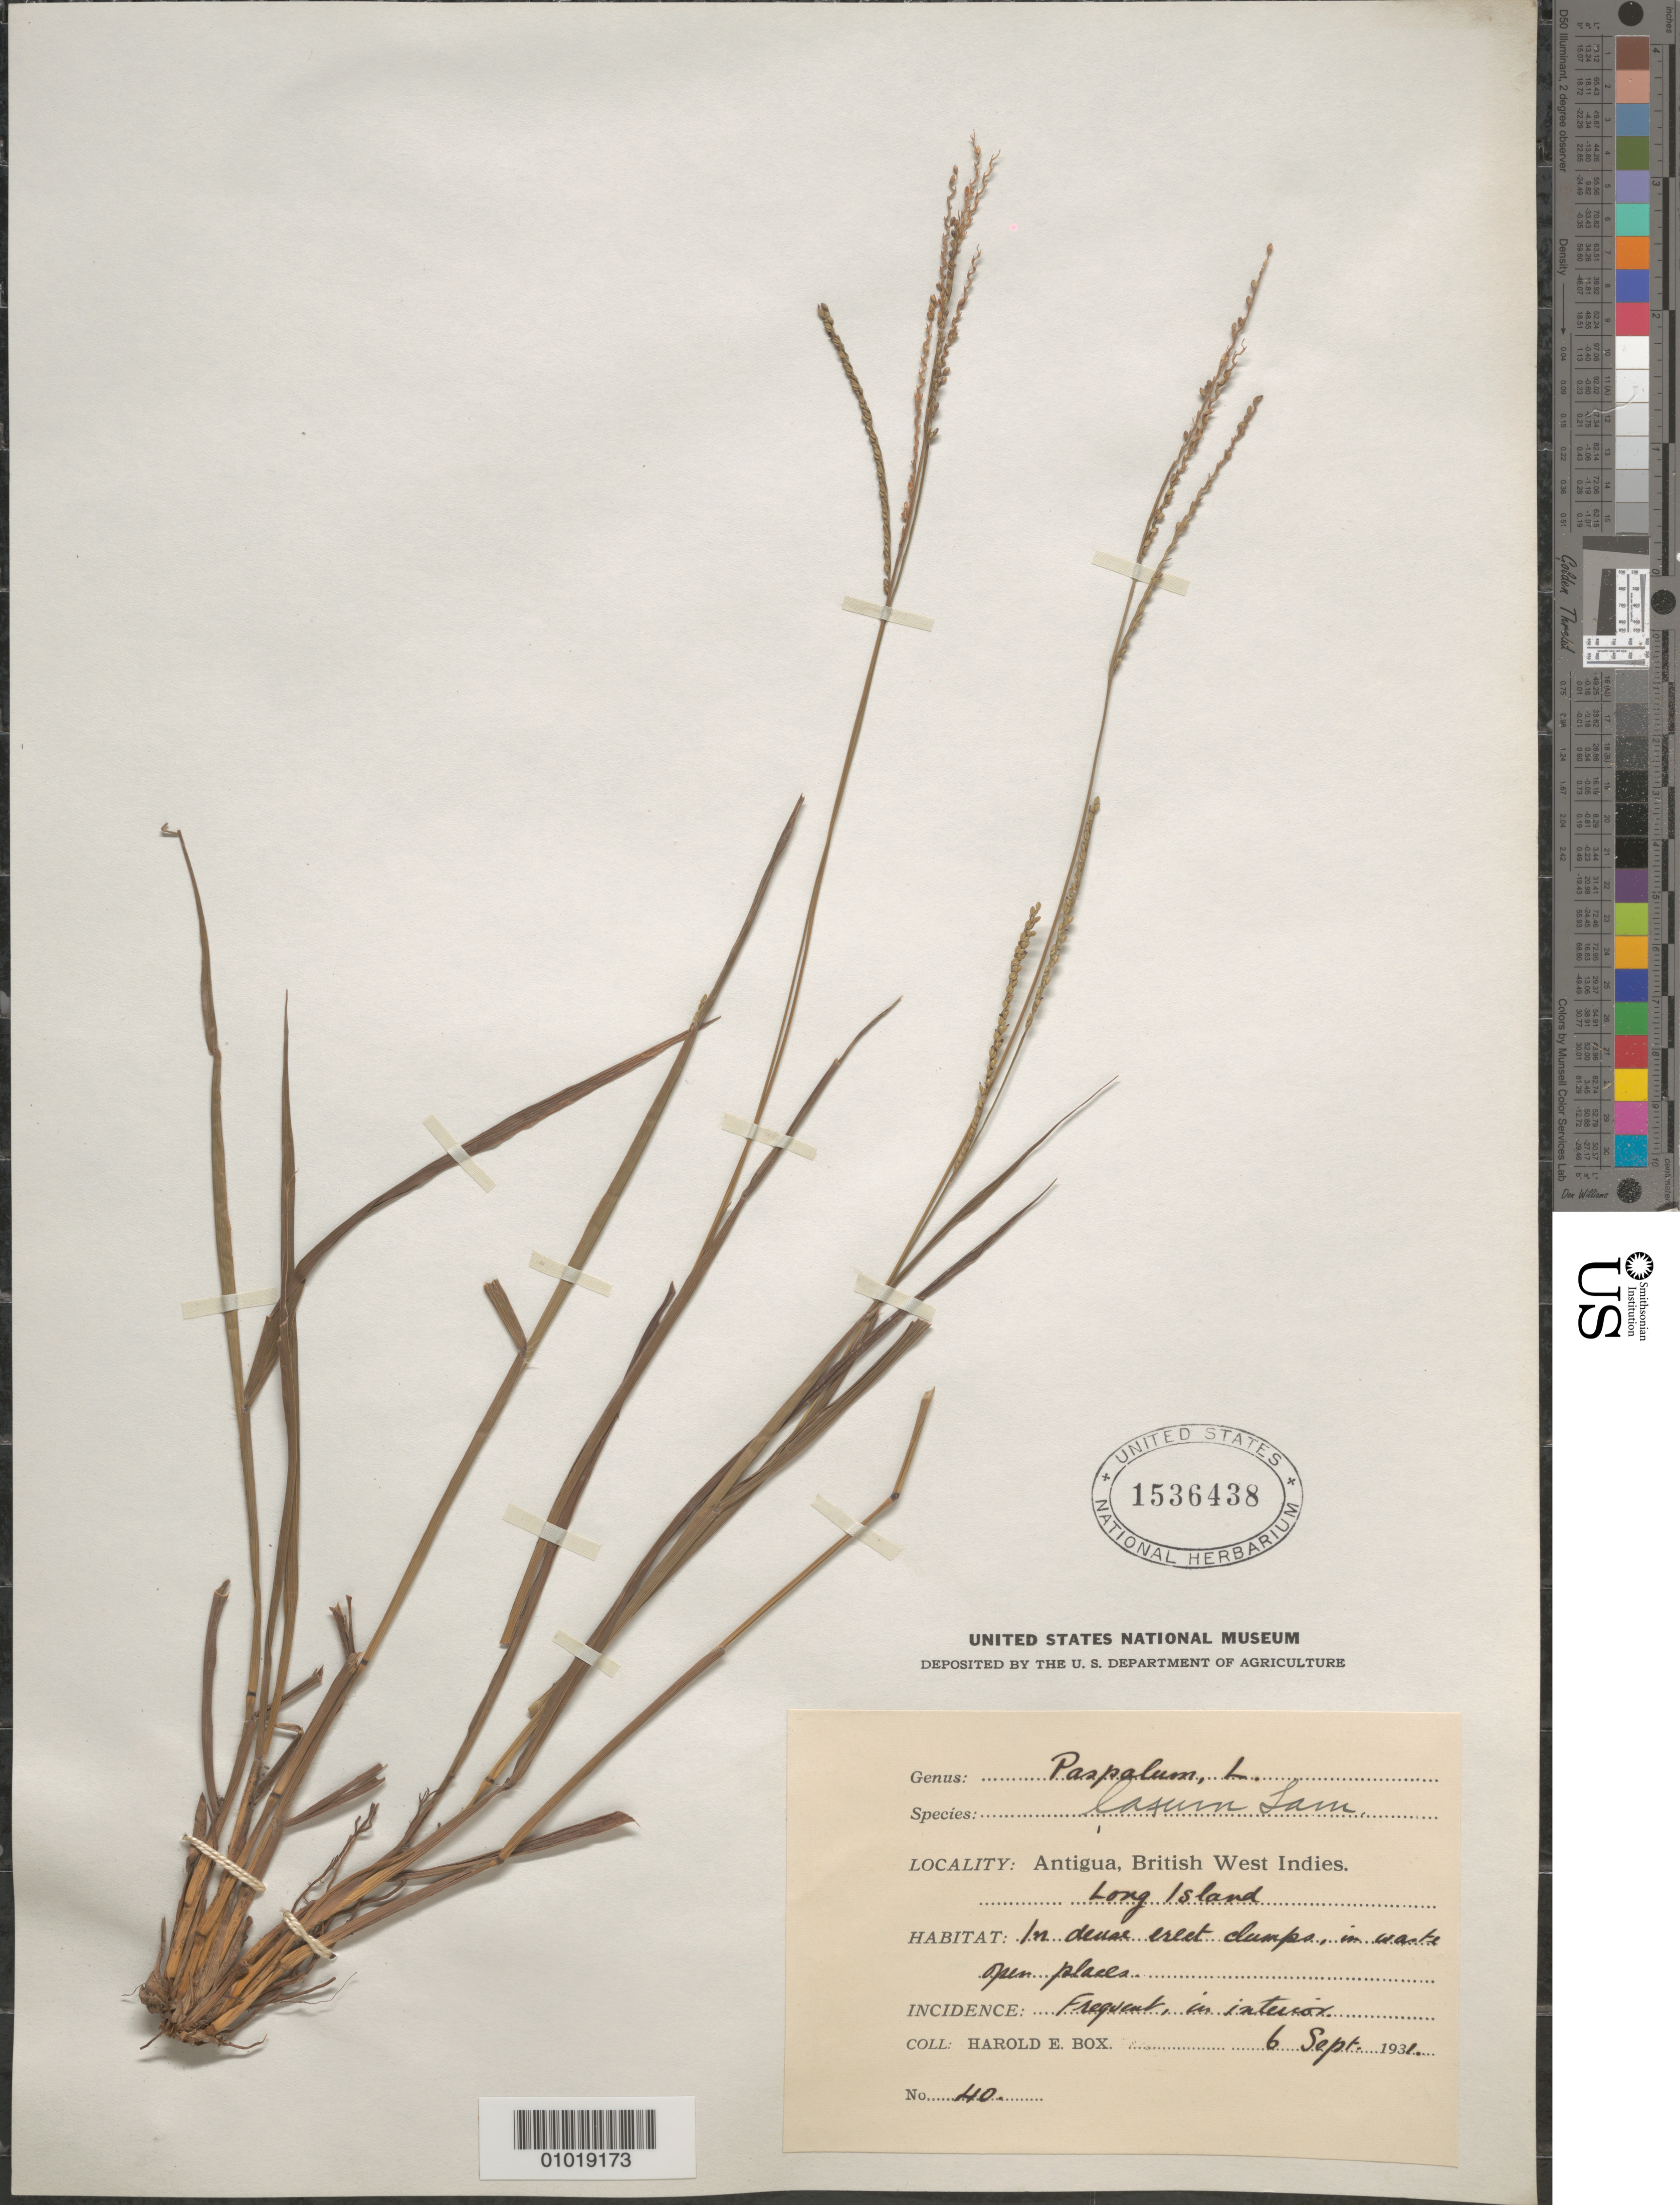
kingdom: Plantae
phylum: Tracheophyta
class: Liliopsida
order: Poales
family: Poaceae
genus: Paspalum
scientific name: Paspalum laxum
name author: Lam.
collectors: H. E. Box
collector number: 40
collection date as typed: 06 Sep 1931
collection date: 1931-09-06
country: Antigua and Barbuda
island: Antigua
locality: Long Island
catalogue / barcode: US 1536438